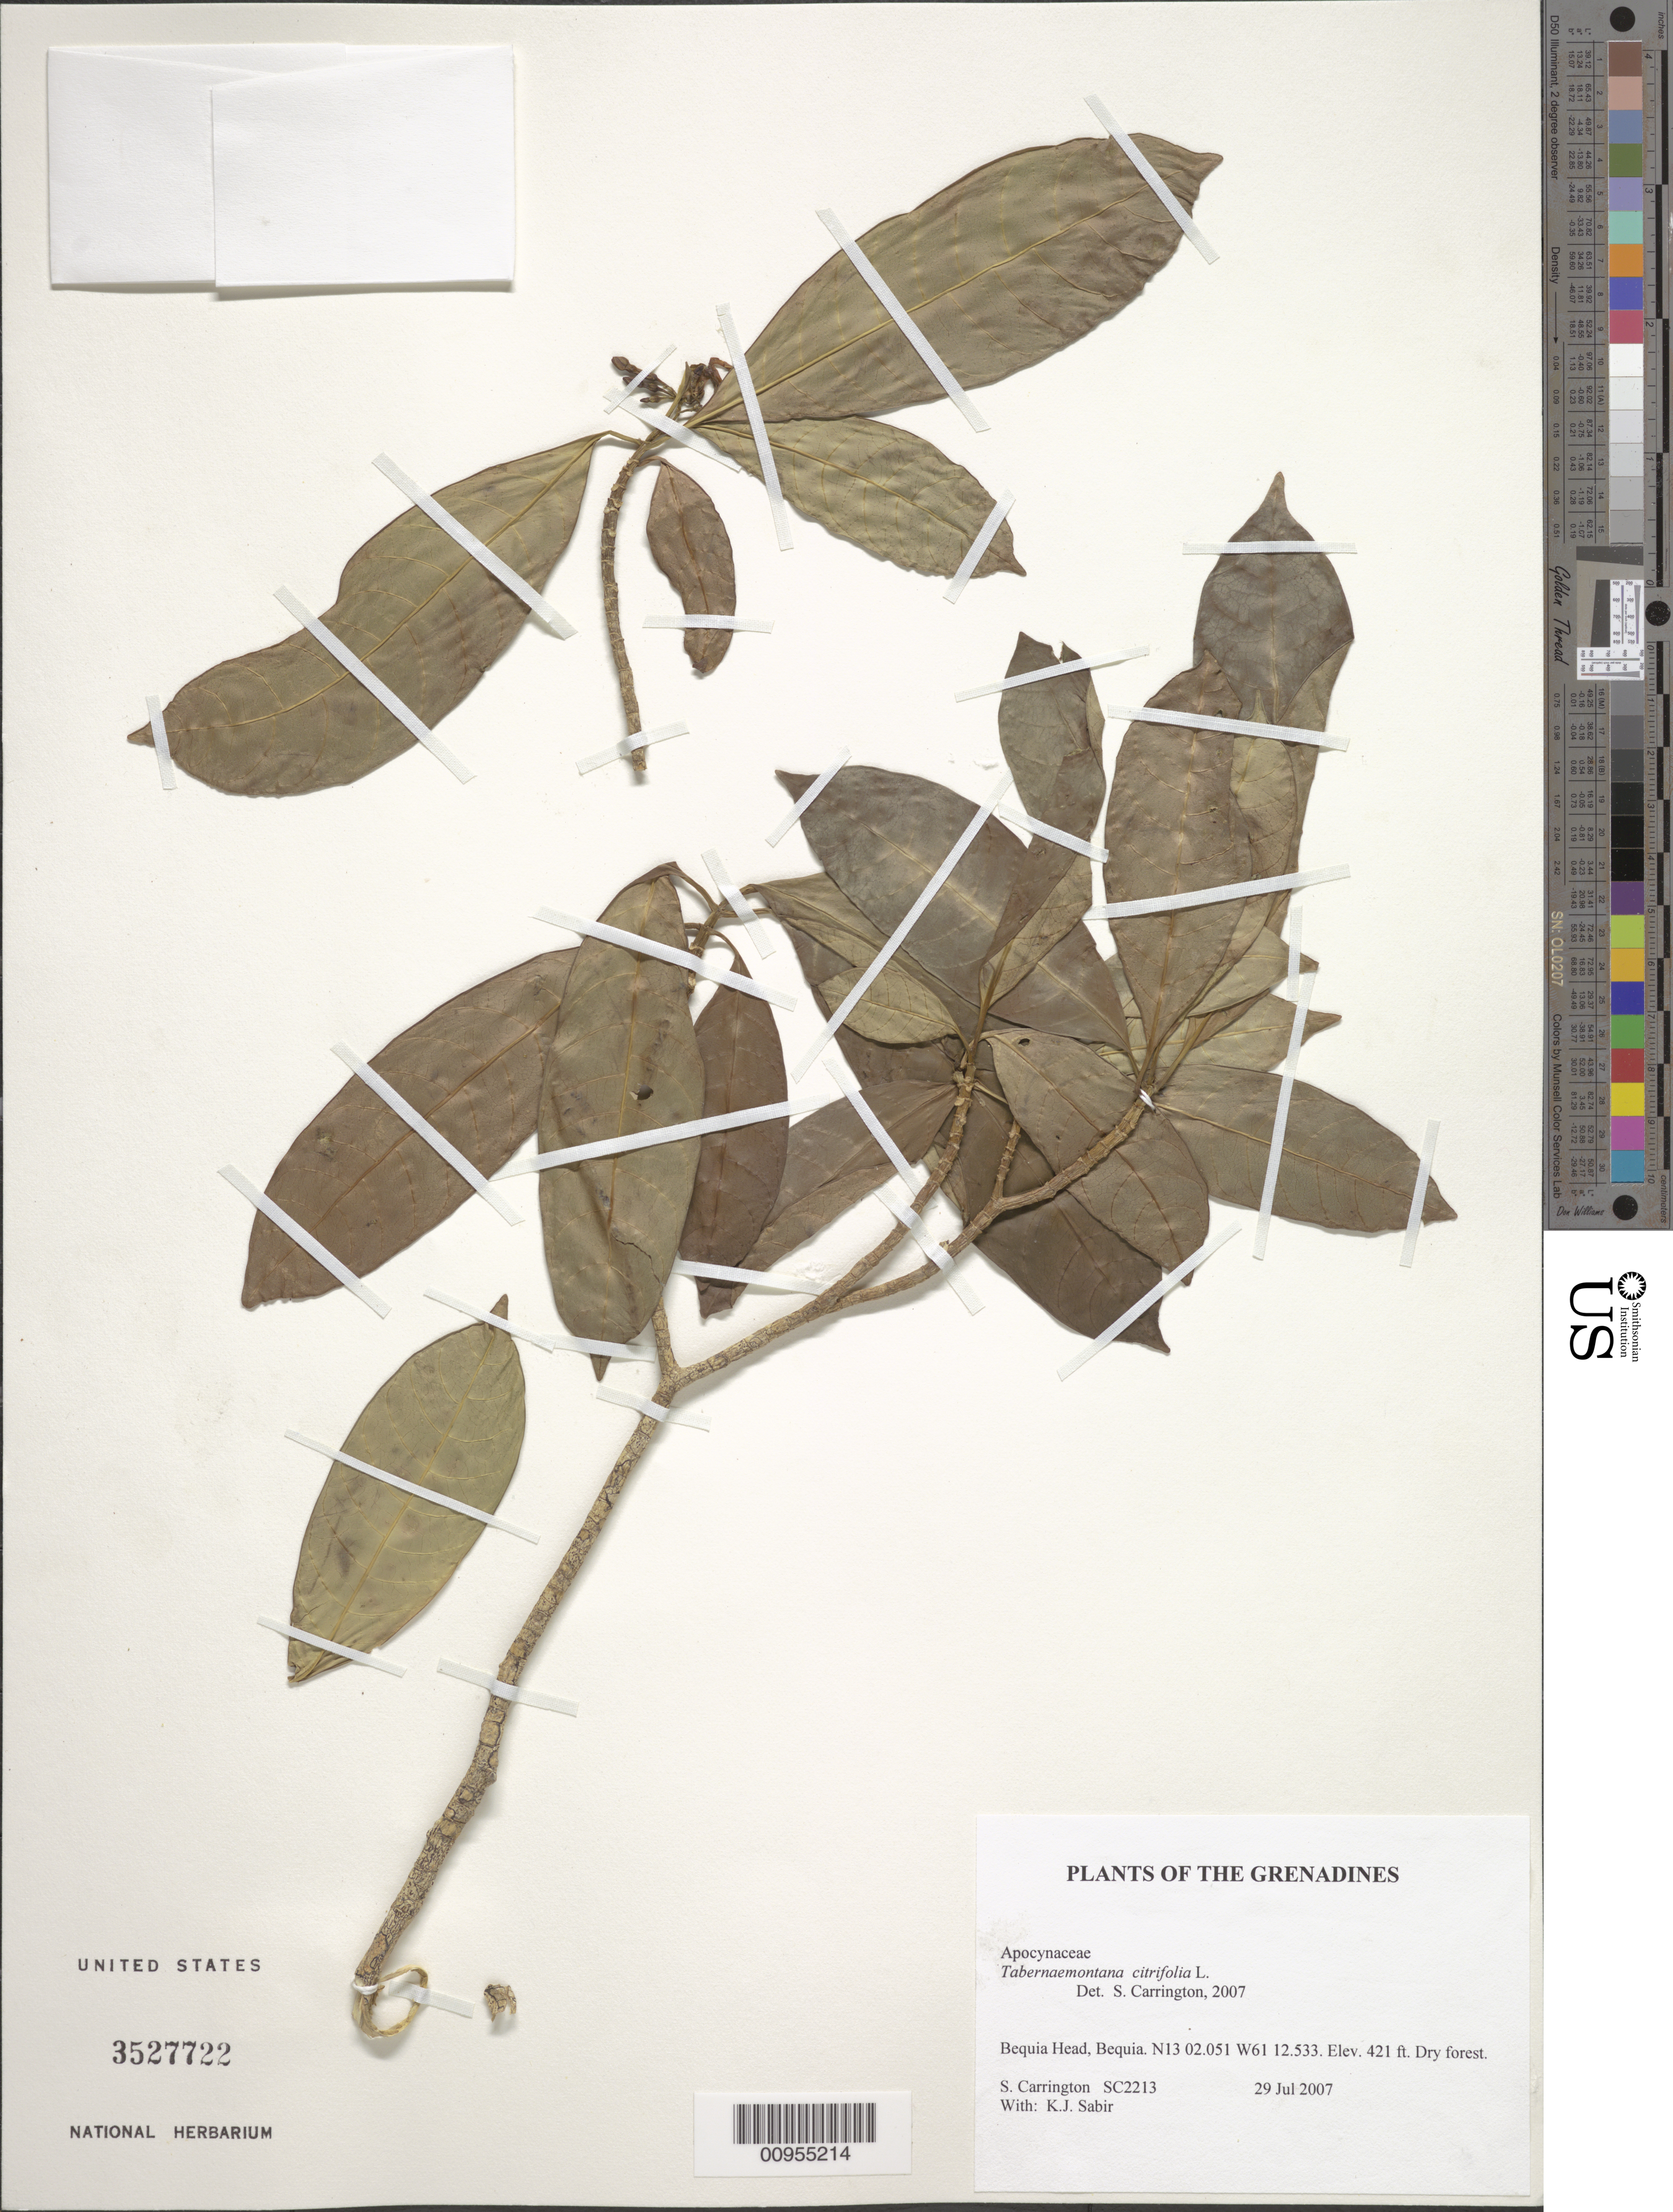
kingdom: Plantae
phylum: Tracheophyta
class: Magnoliopsida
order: Gentianales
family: Apocynaceae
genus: Tabernaemontana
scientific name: Tabernaemontana citrifolia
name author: L.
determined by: Carrington, C. M. S.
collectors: C. M. S. Carrington & K. Sabir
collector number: SC 2213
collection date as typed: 29 Jul 2007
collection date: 2007-07-29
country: St. Vincent - Grenadines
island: Bequia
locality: Bequia Head, Bequia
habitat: dry forest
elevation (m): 128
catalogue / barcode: US 3527722